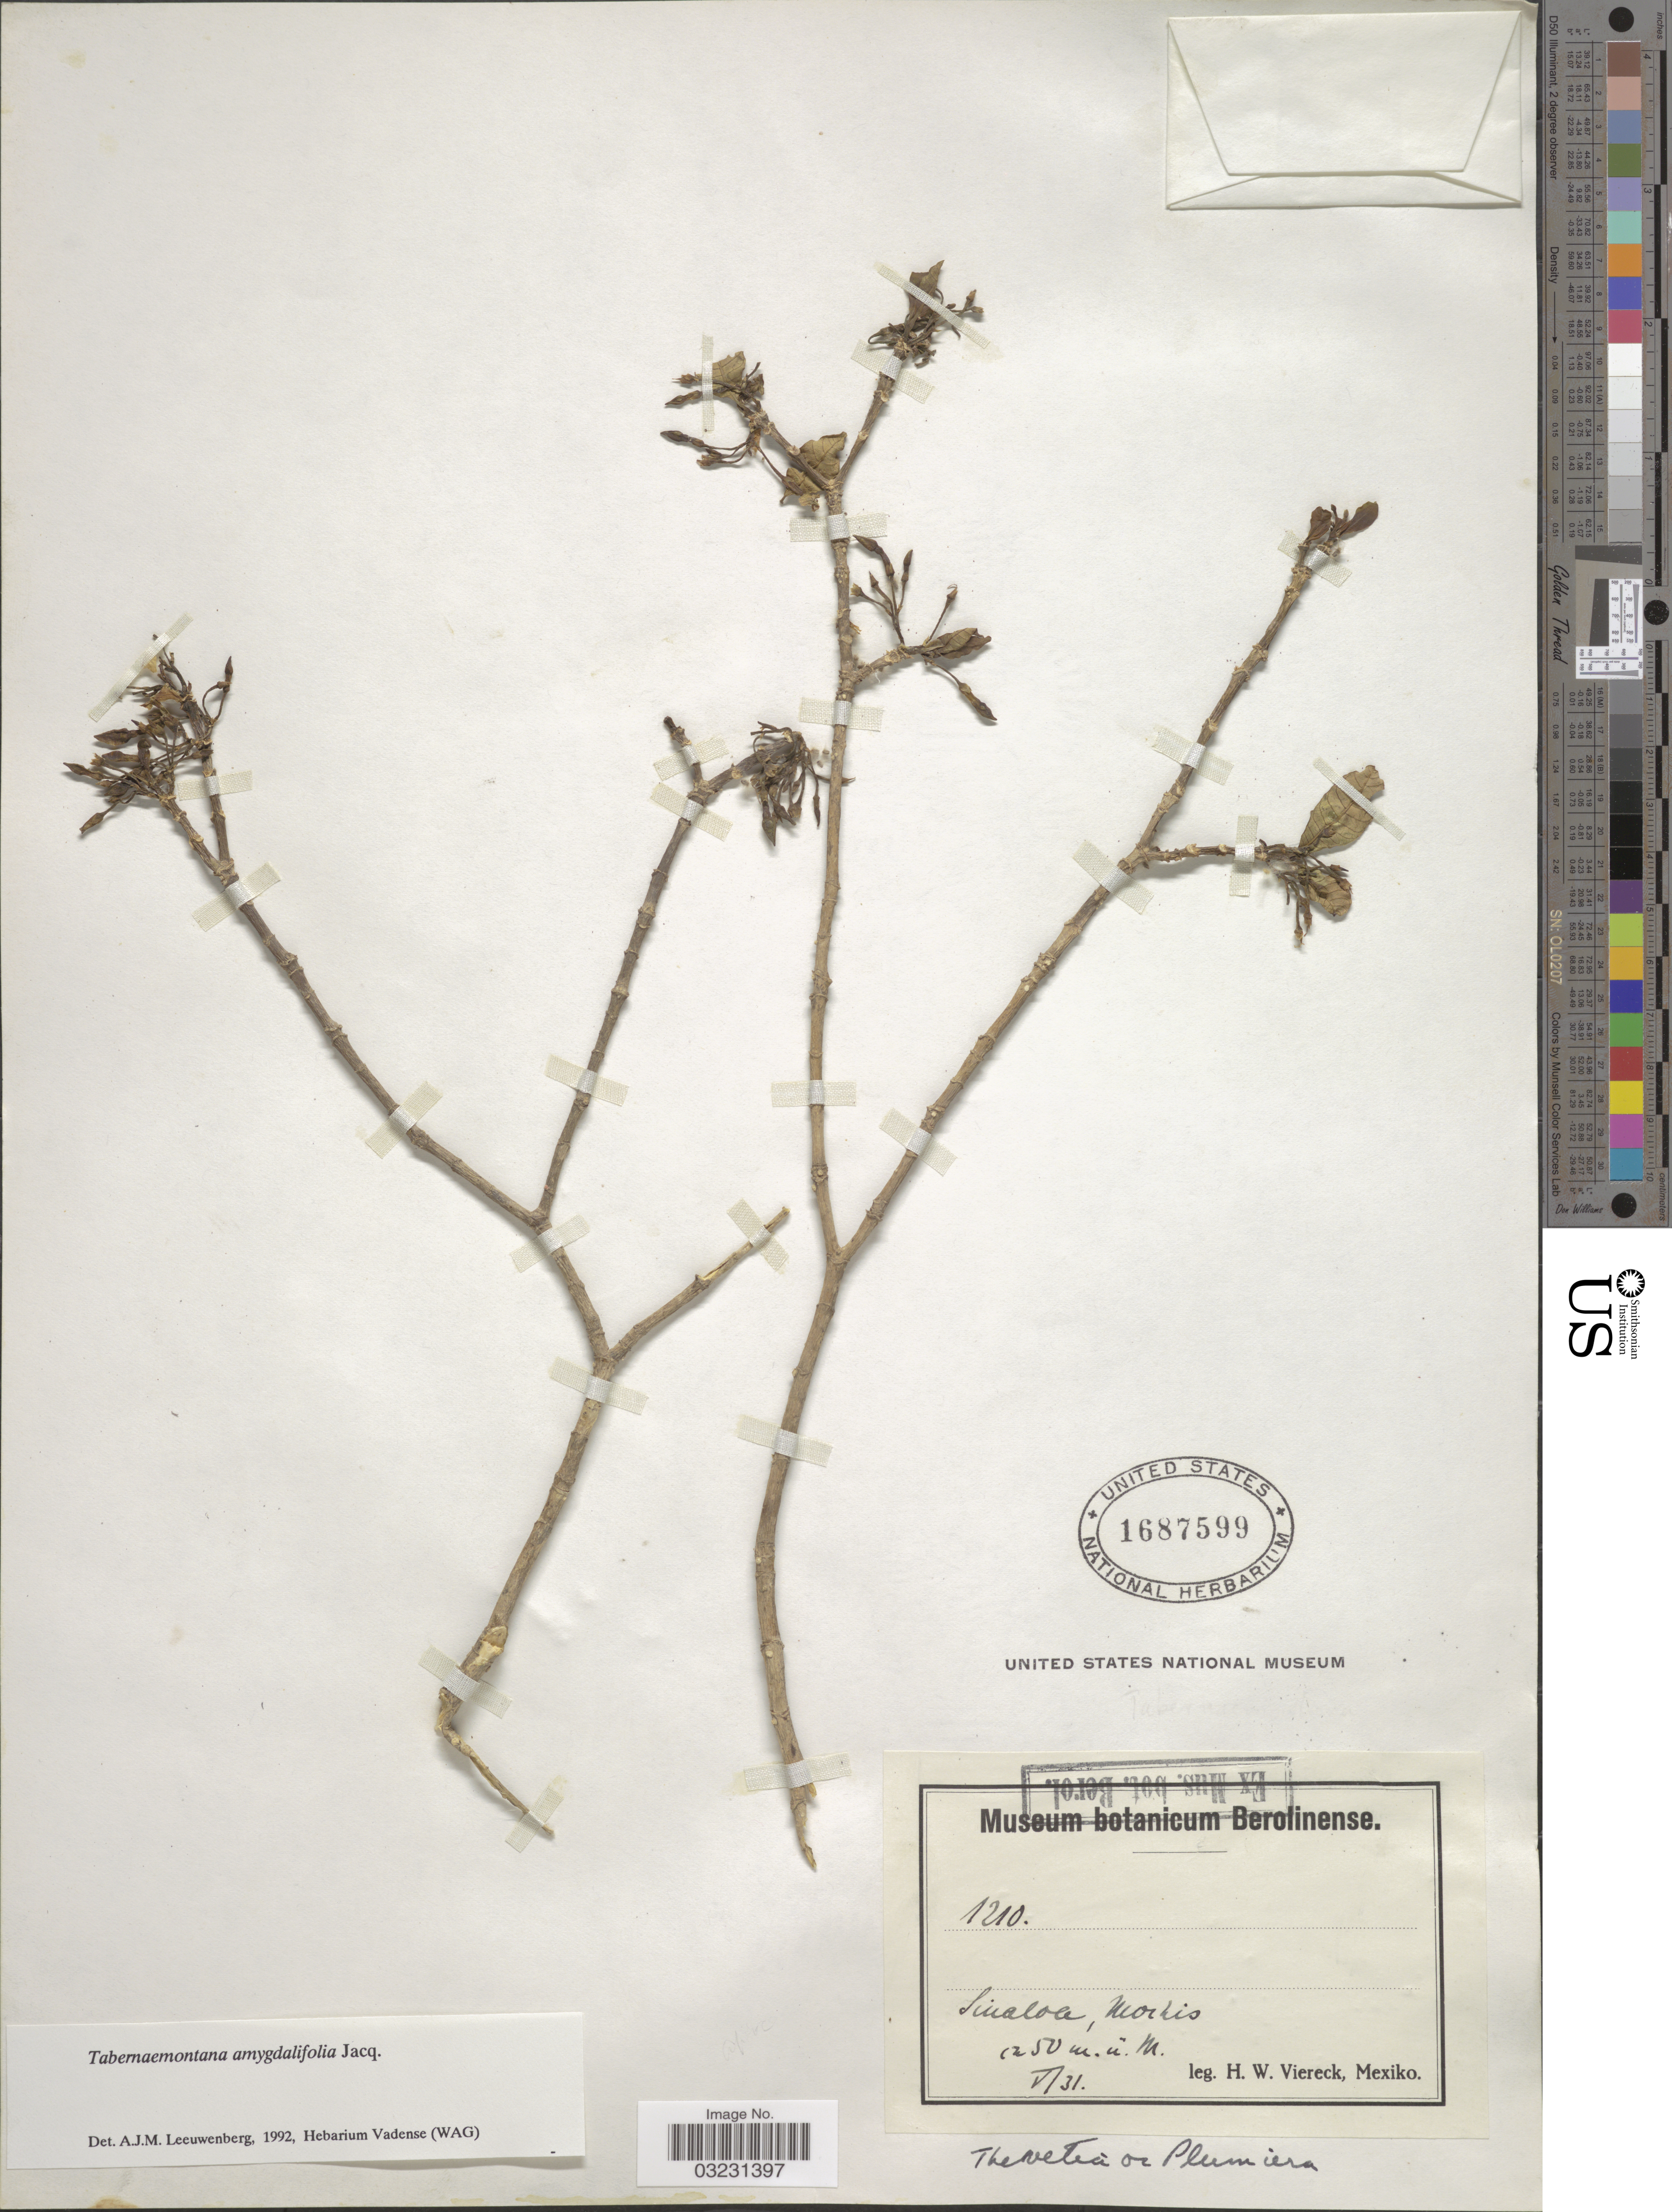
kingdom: Plantae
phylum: Tracheophyta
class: Magnoliopsida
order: Gentianales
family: Apocynaceae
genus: Tabernaemontana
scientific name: Tabernaemontana amygdalifolia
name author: Jacq.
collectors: H. W. Viereck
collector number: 1210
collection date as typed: Transcribed d/m/y: /5/31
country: Mexico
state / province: Sinaloa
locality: Mochis.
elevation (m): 1250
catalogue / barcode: US 1687599